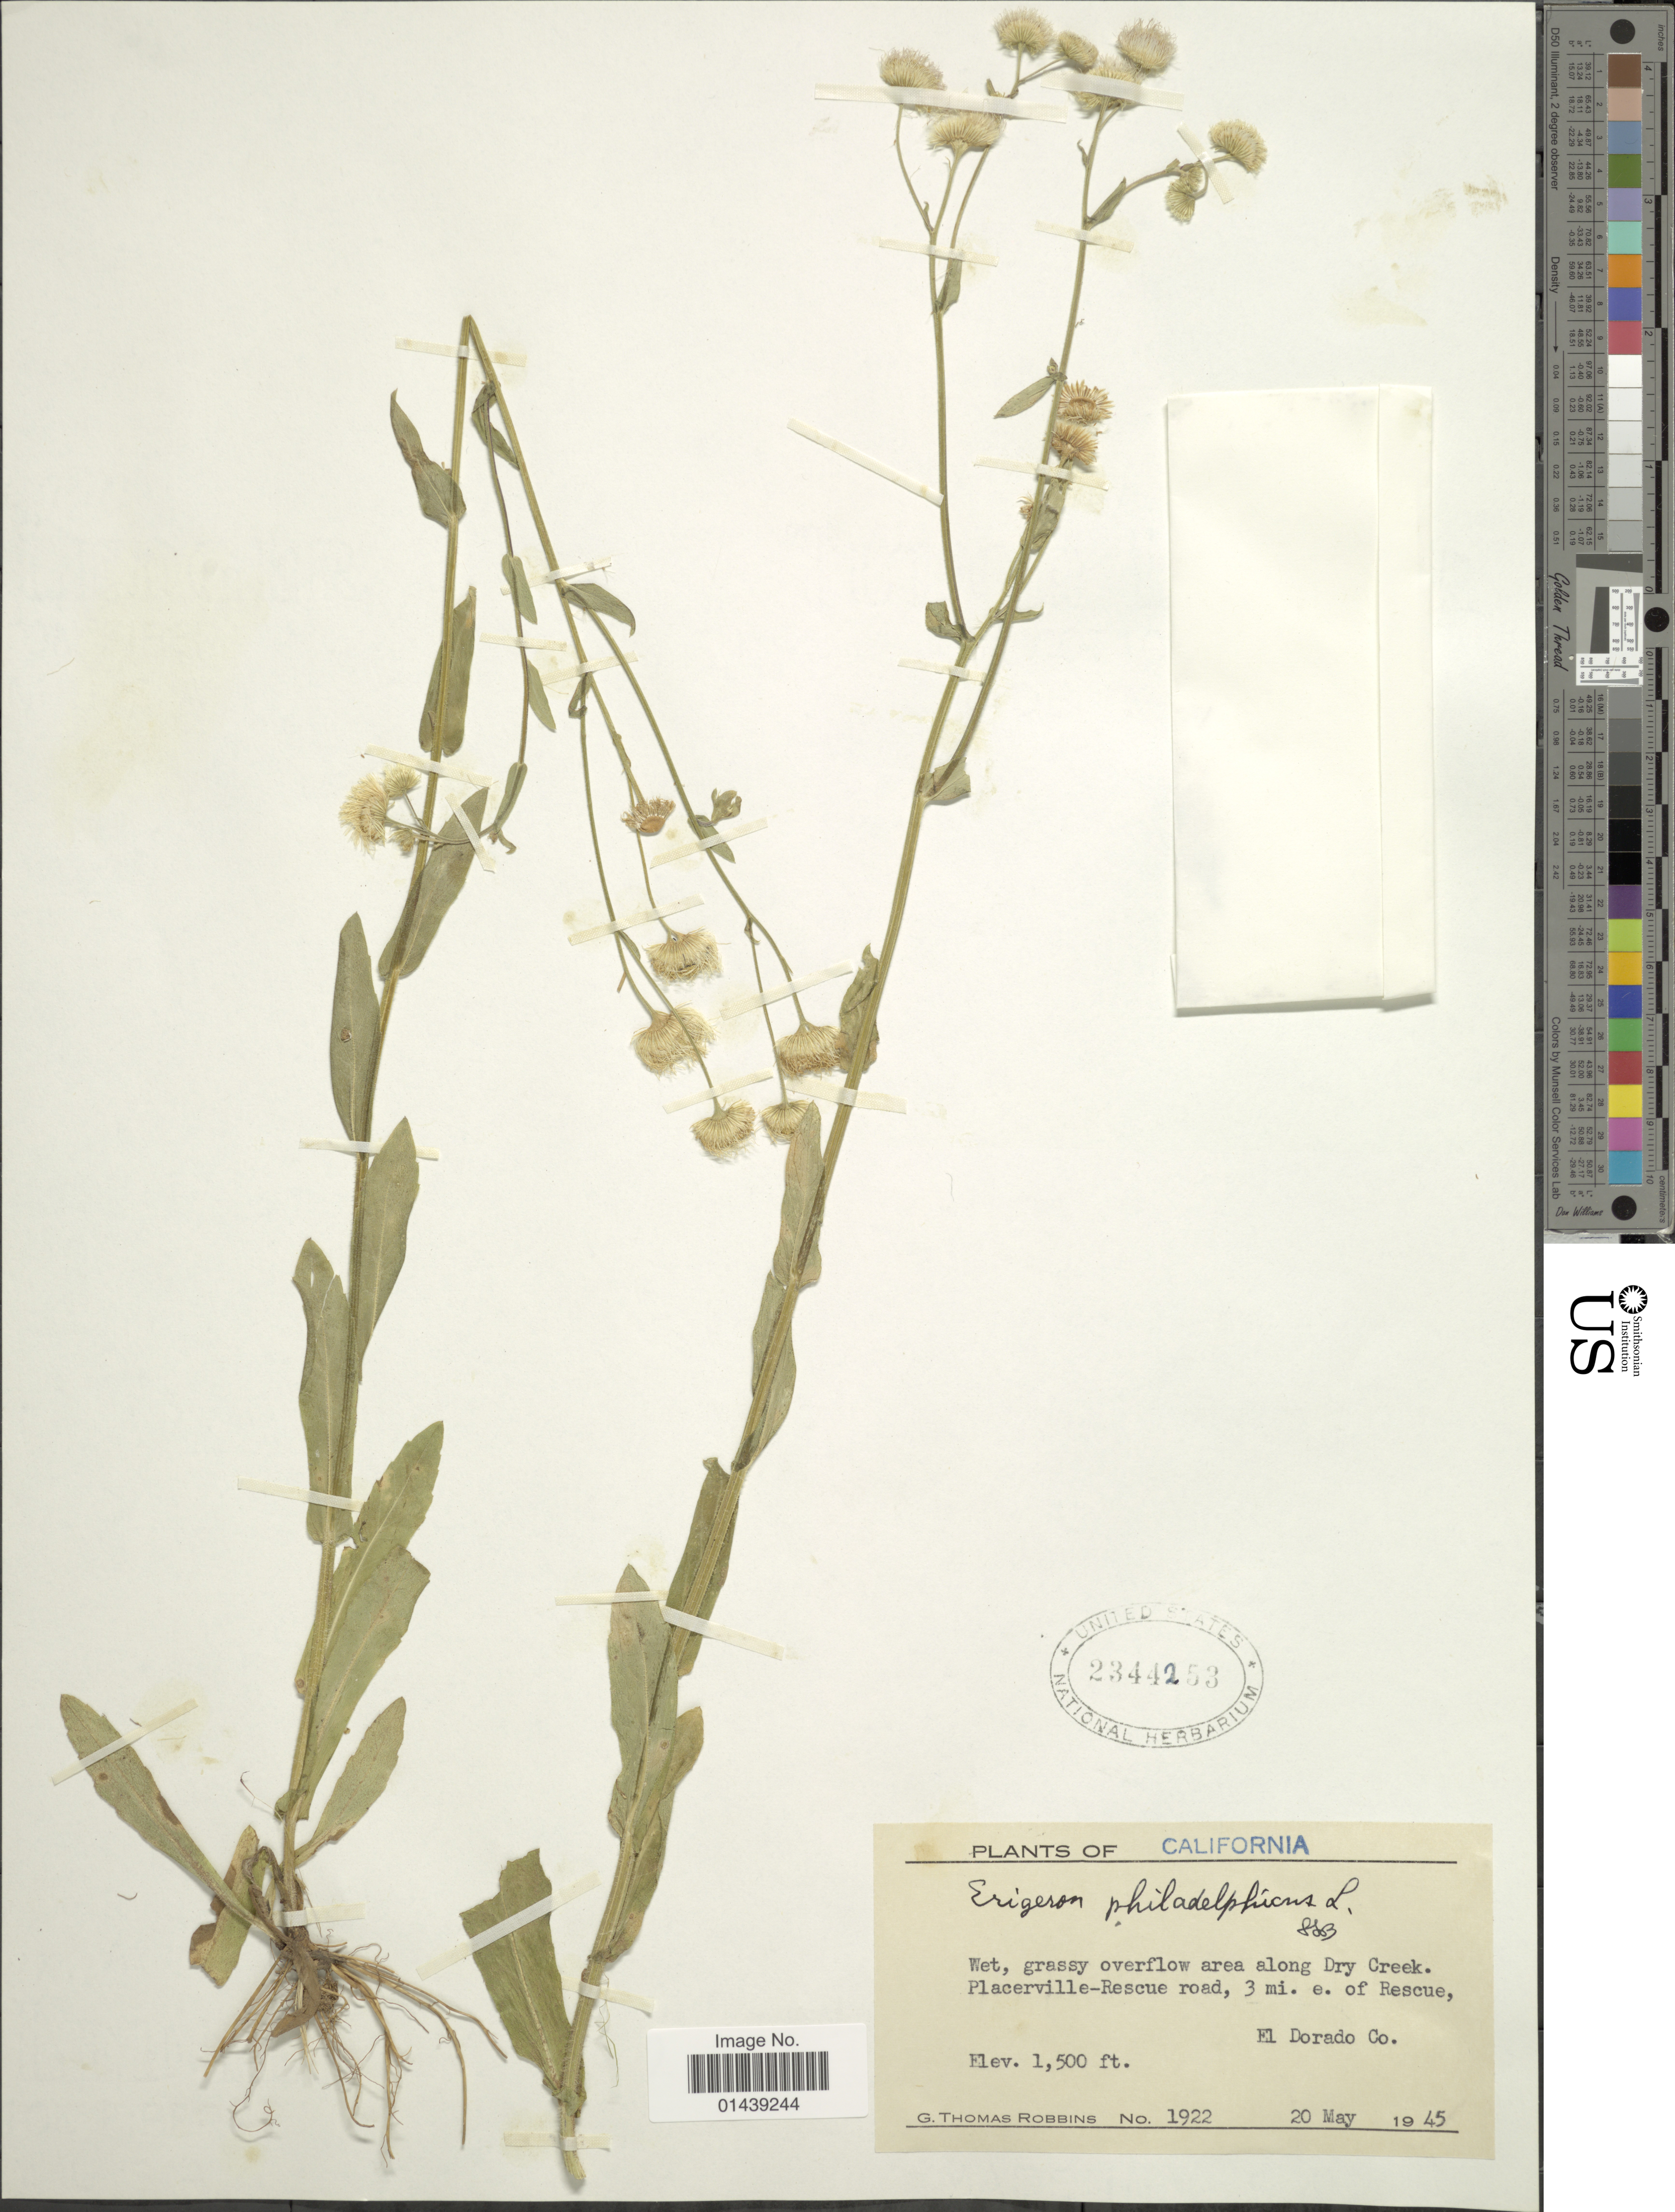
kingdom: Plantae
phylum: Tracheophyta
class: Magnoliopsida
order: Asterales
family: Asteraceae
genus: Erigeron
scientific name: Erigeron philadelphicus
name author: L.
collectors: G. T. Robbins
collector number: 1922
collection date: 1945-05-20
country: United States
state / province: California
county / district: El Dorado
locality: Along Dry Creek. Placerville-Rescue road, 3 mi. e. of Rescue, El Dorado Co.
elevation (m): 457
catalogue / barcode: US 2344253